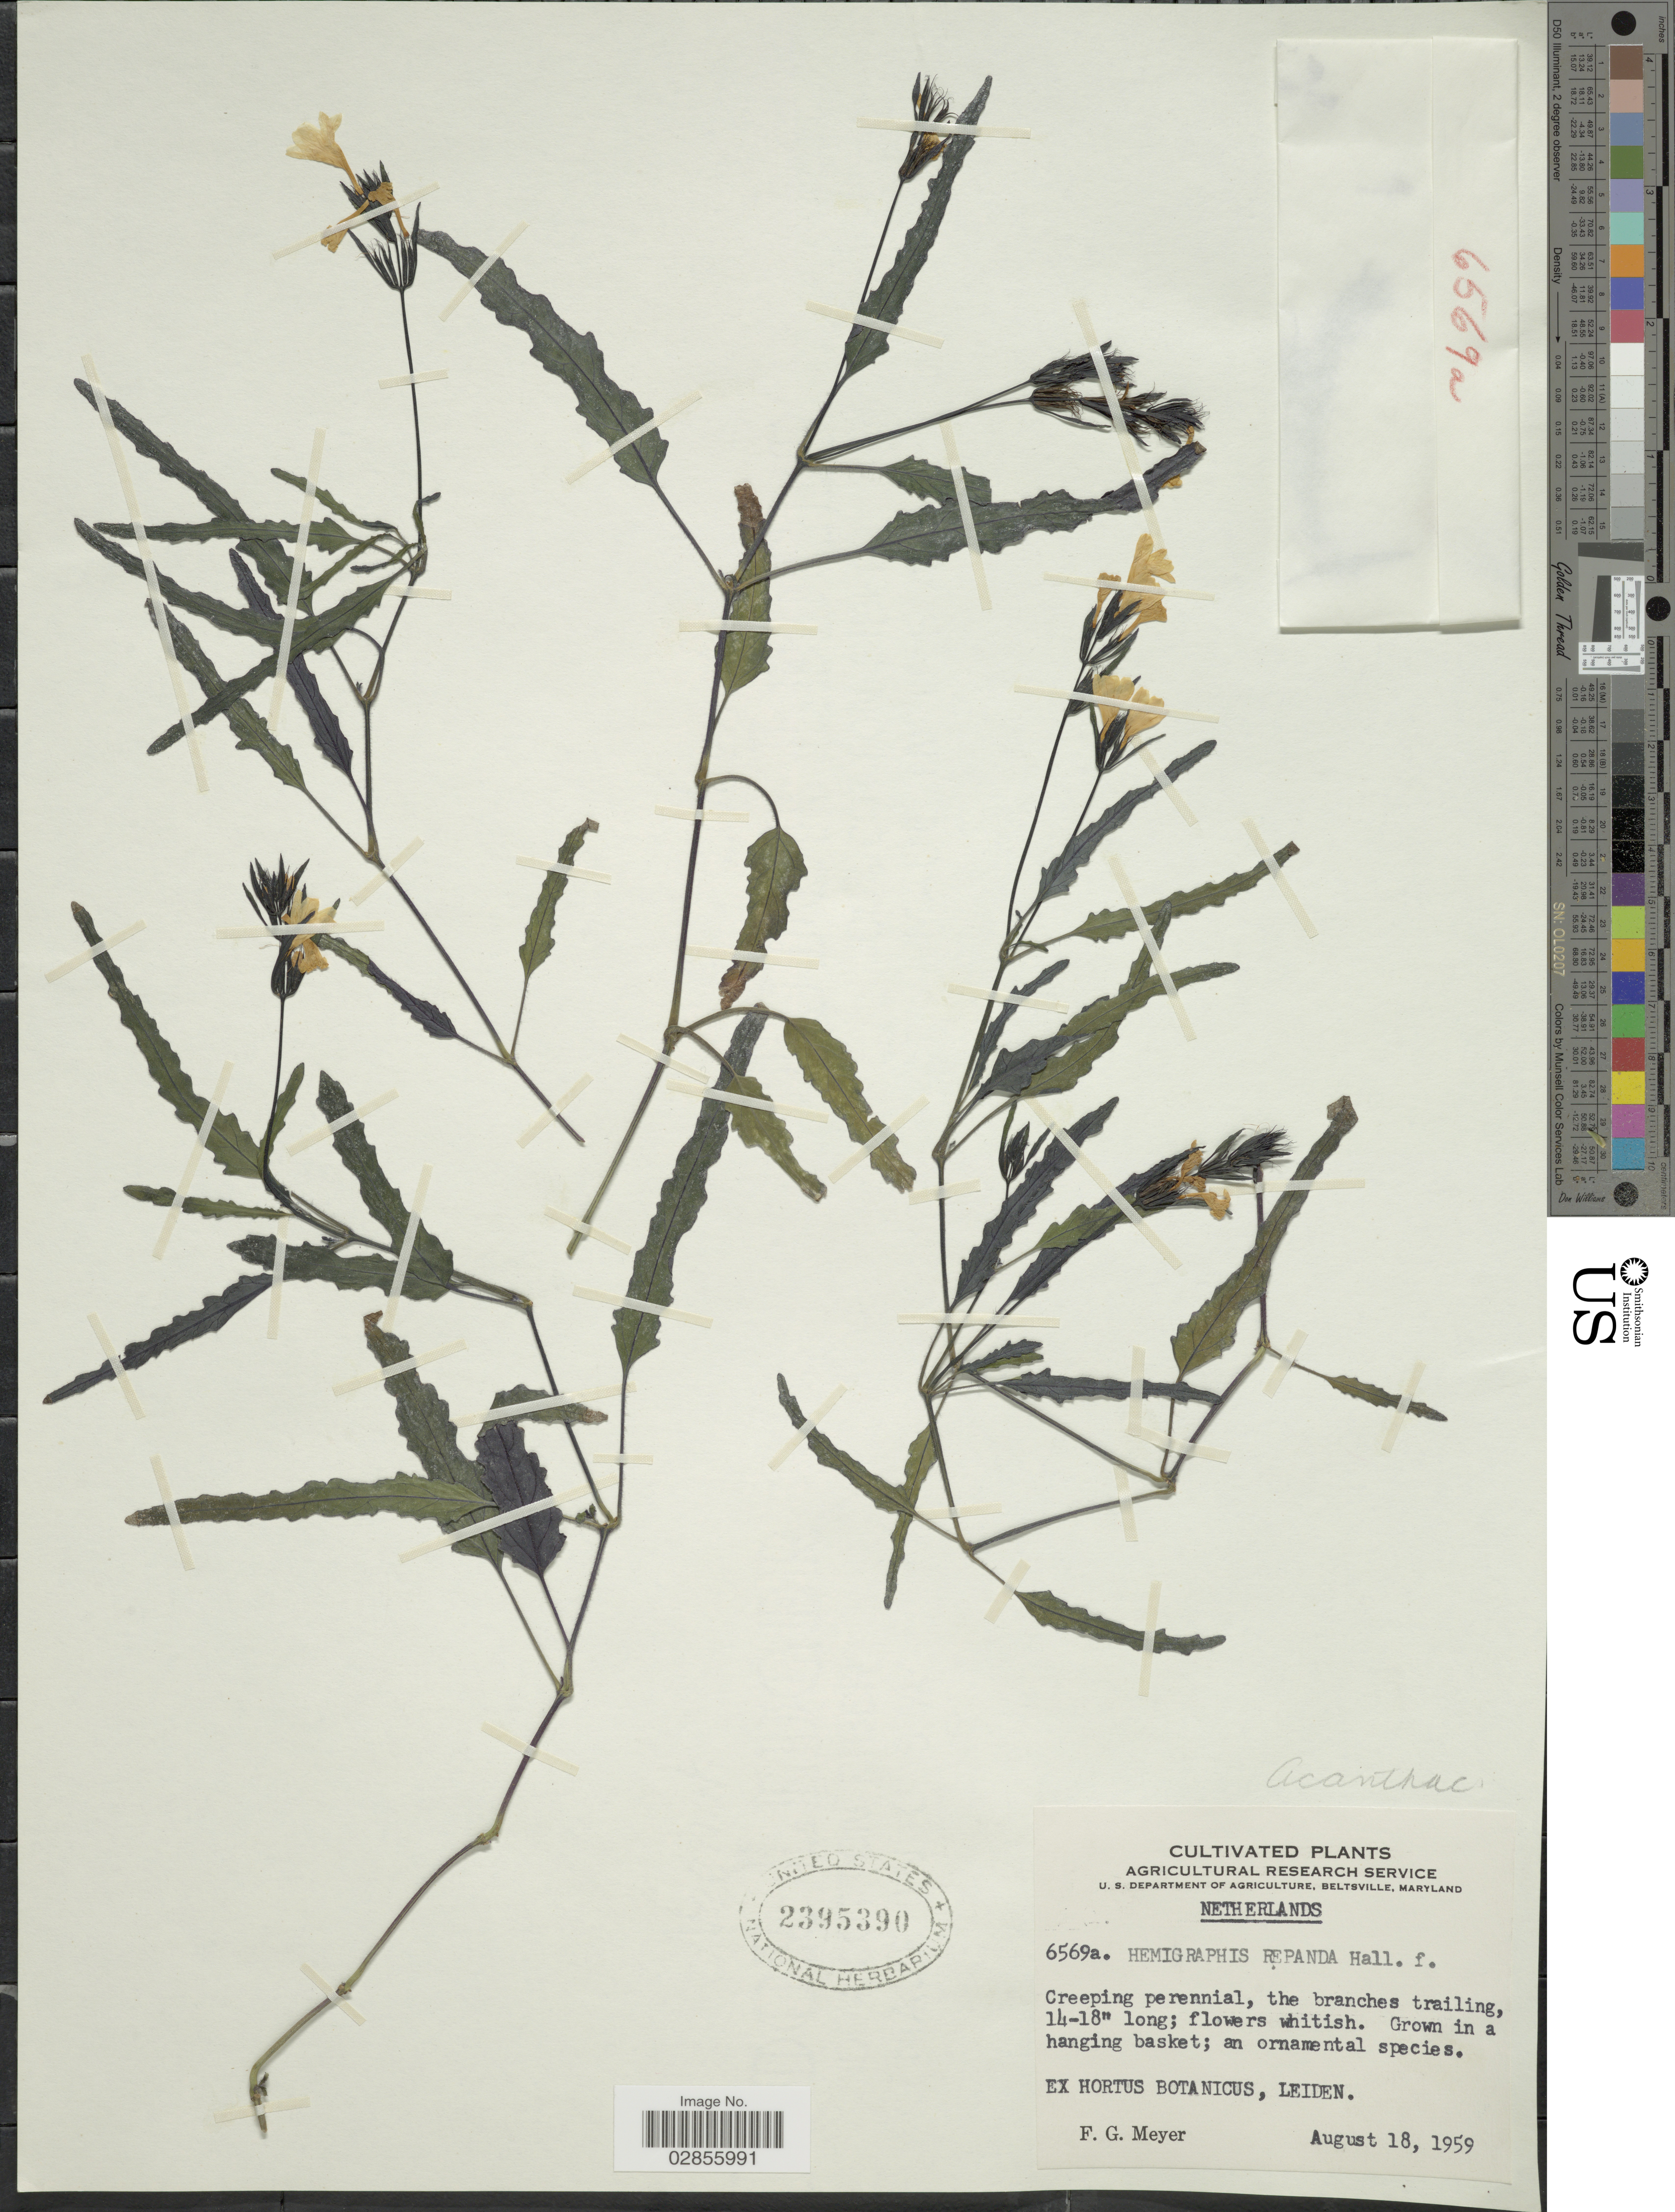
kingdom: Plantae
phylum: Tracheophyta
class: Magnoliopsida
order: Lamiales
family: Acanthaceae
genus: Hemigraphis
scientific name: Hemigraphis repanda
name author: (L.) Hallier f.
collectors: F. G. Meyer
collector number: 6569a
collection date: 1959-08-18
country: Netherlands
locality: Ex Hortus Botanicus, Leiden.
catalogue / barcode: US 2395390